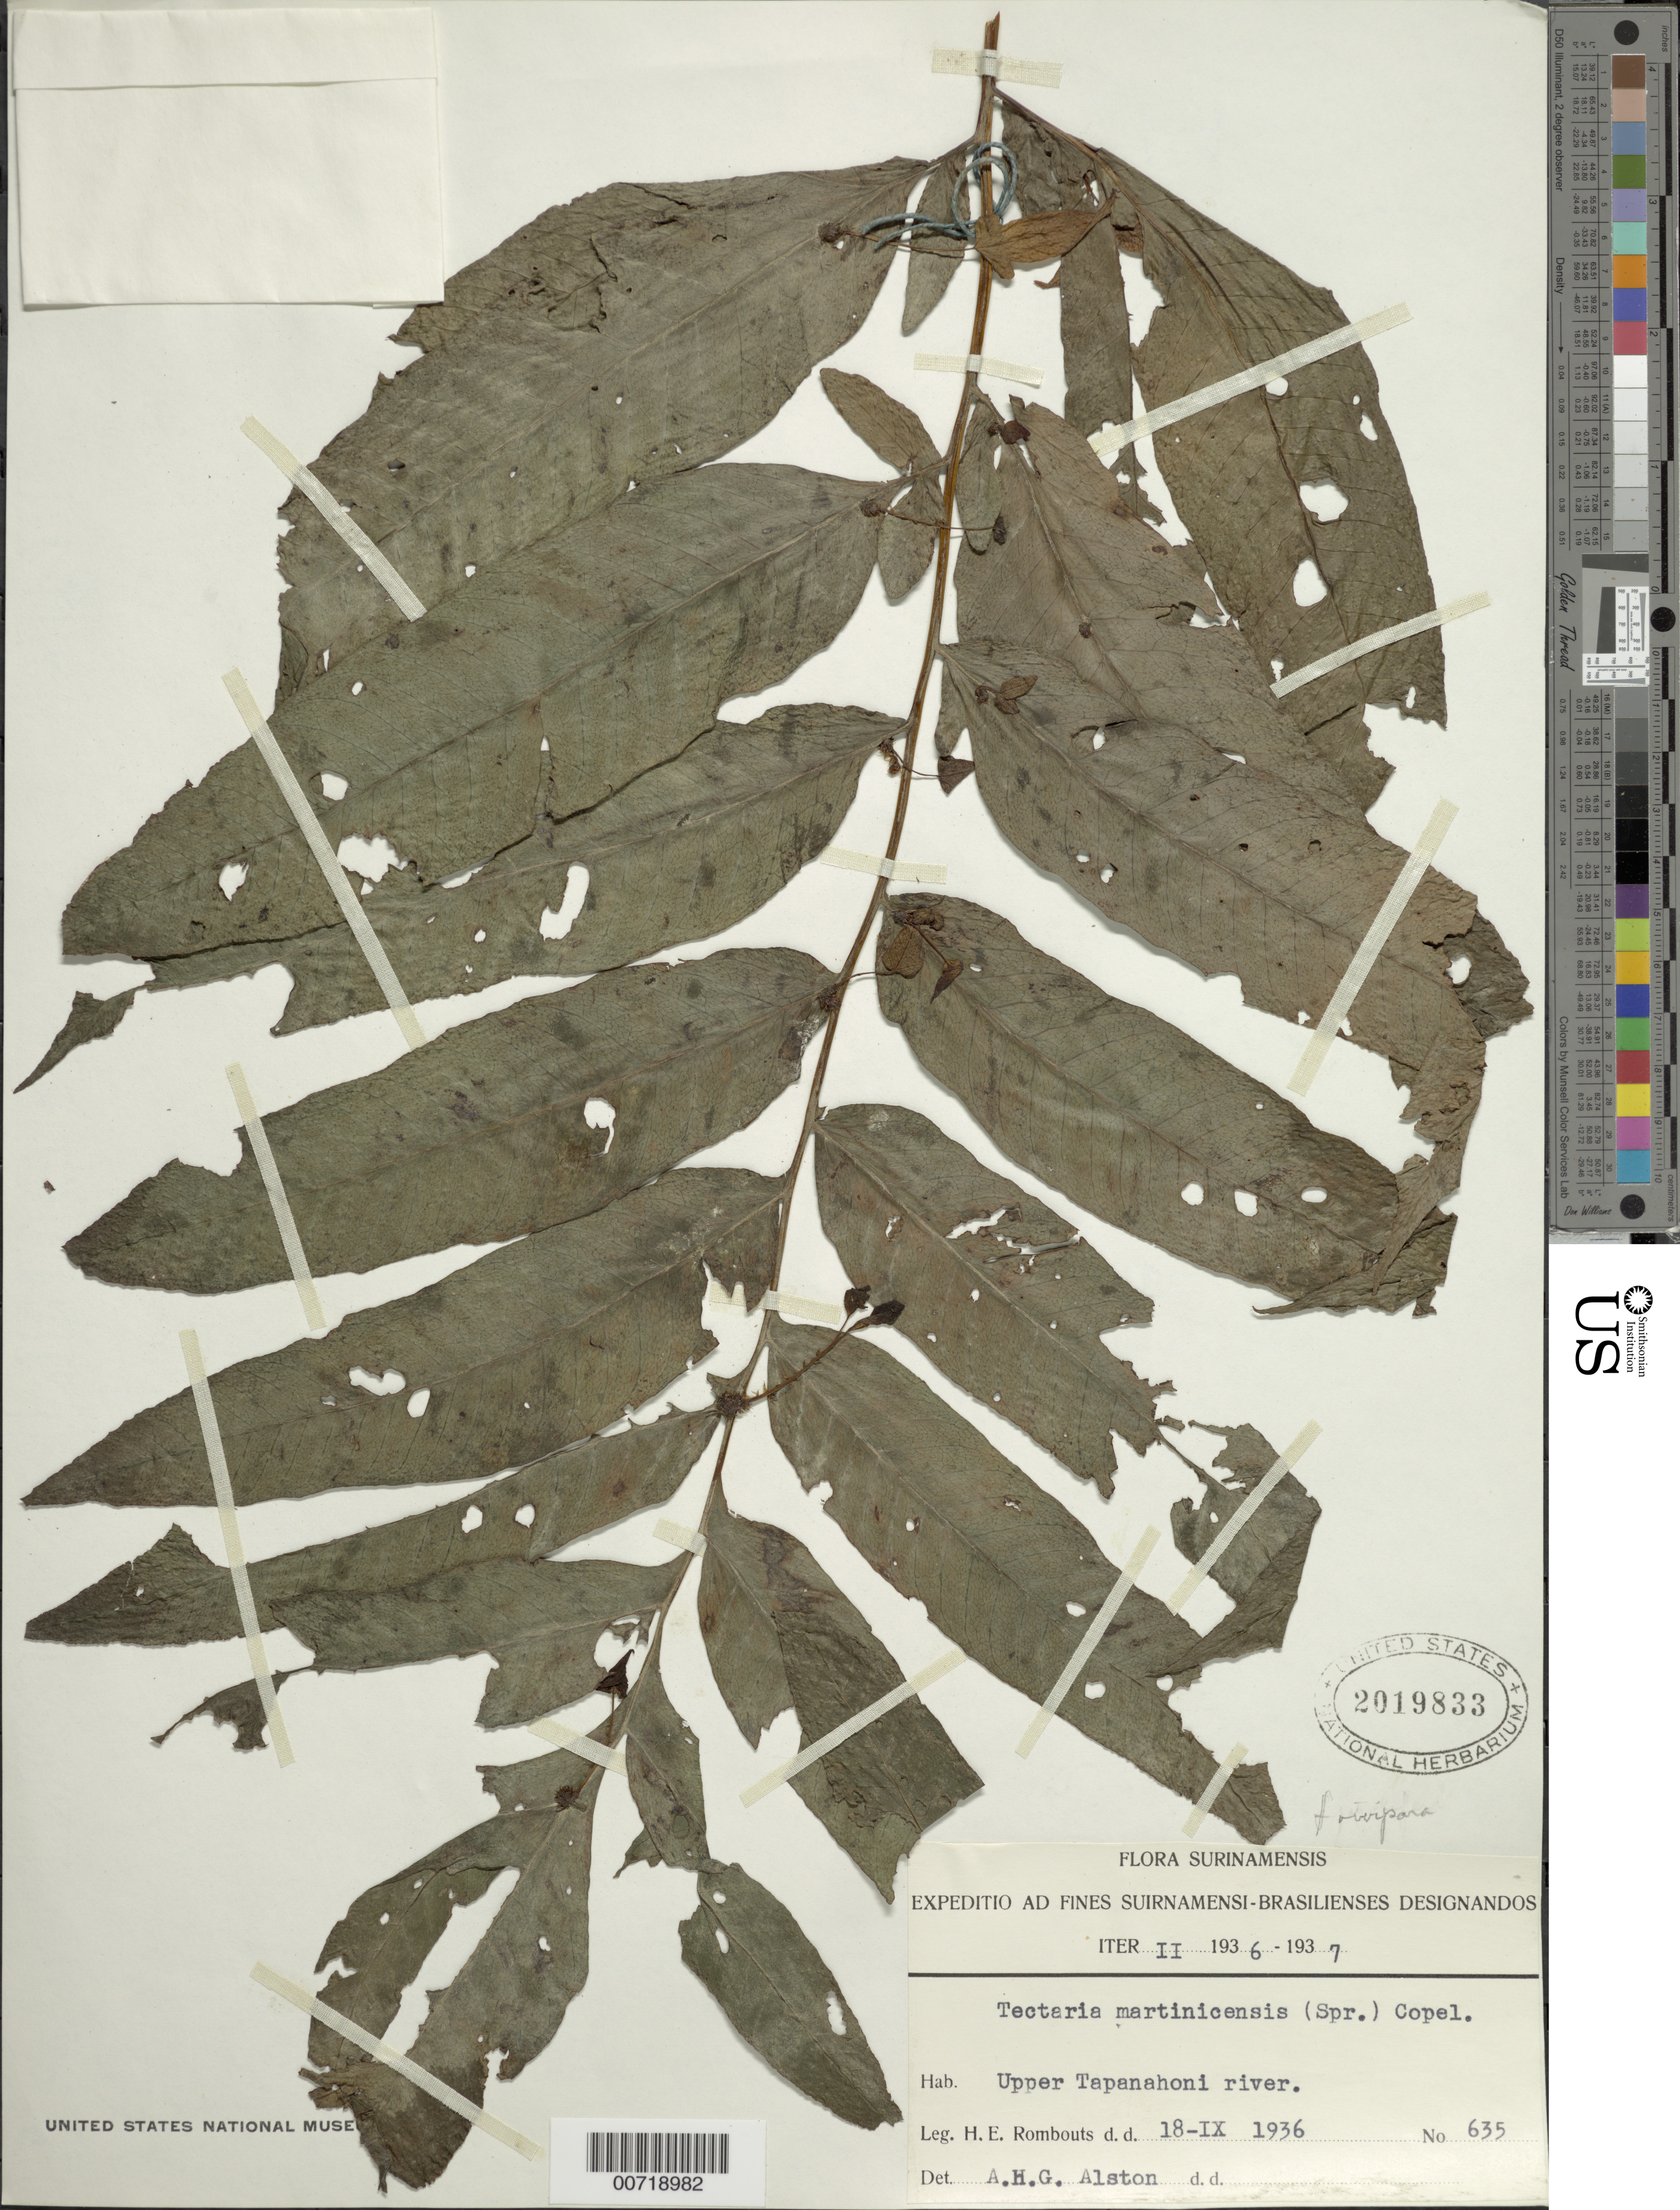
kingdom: Plantae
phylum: Tracheophyta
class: Polypodiopsida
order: Polypodiales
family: Tectariaceae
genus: Tectaria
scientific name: Tectaria vivipara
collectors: H. Rombouts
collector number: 635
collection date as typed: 18-Sep-36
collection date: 1936-09-18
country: Suriname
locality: Tapanahoni R. (upper)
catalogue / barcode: US 2019833